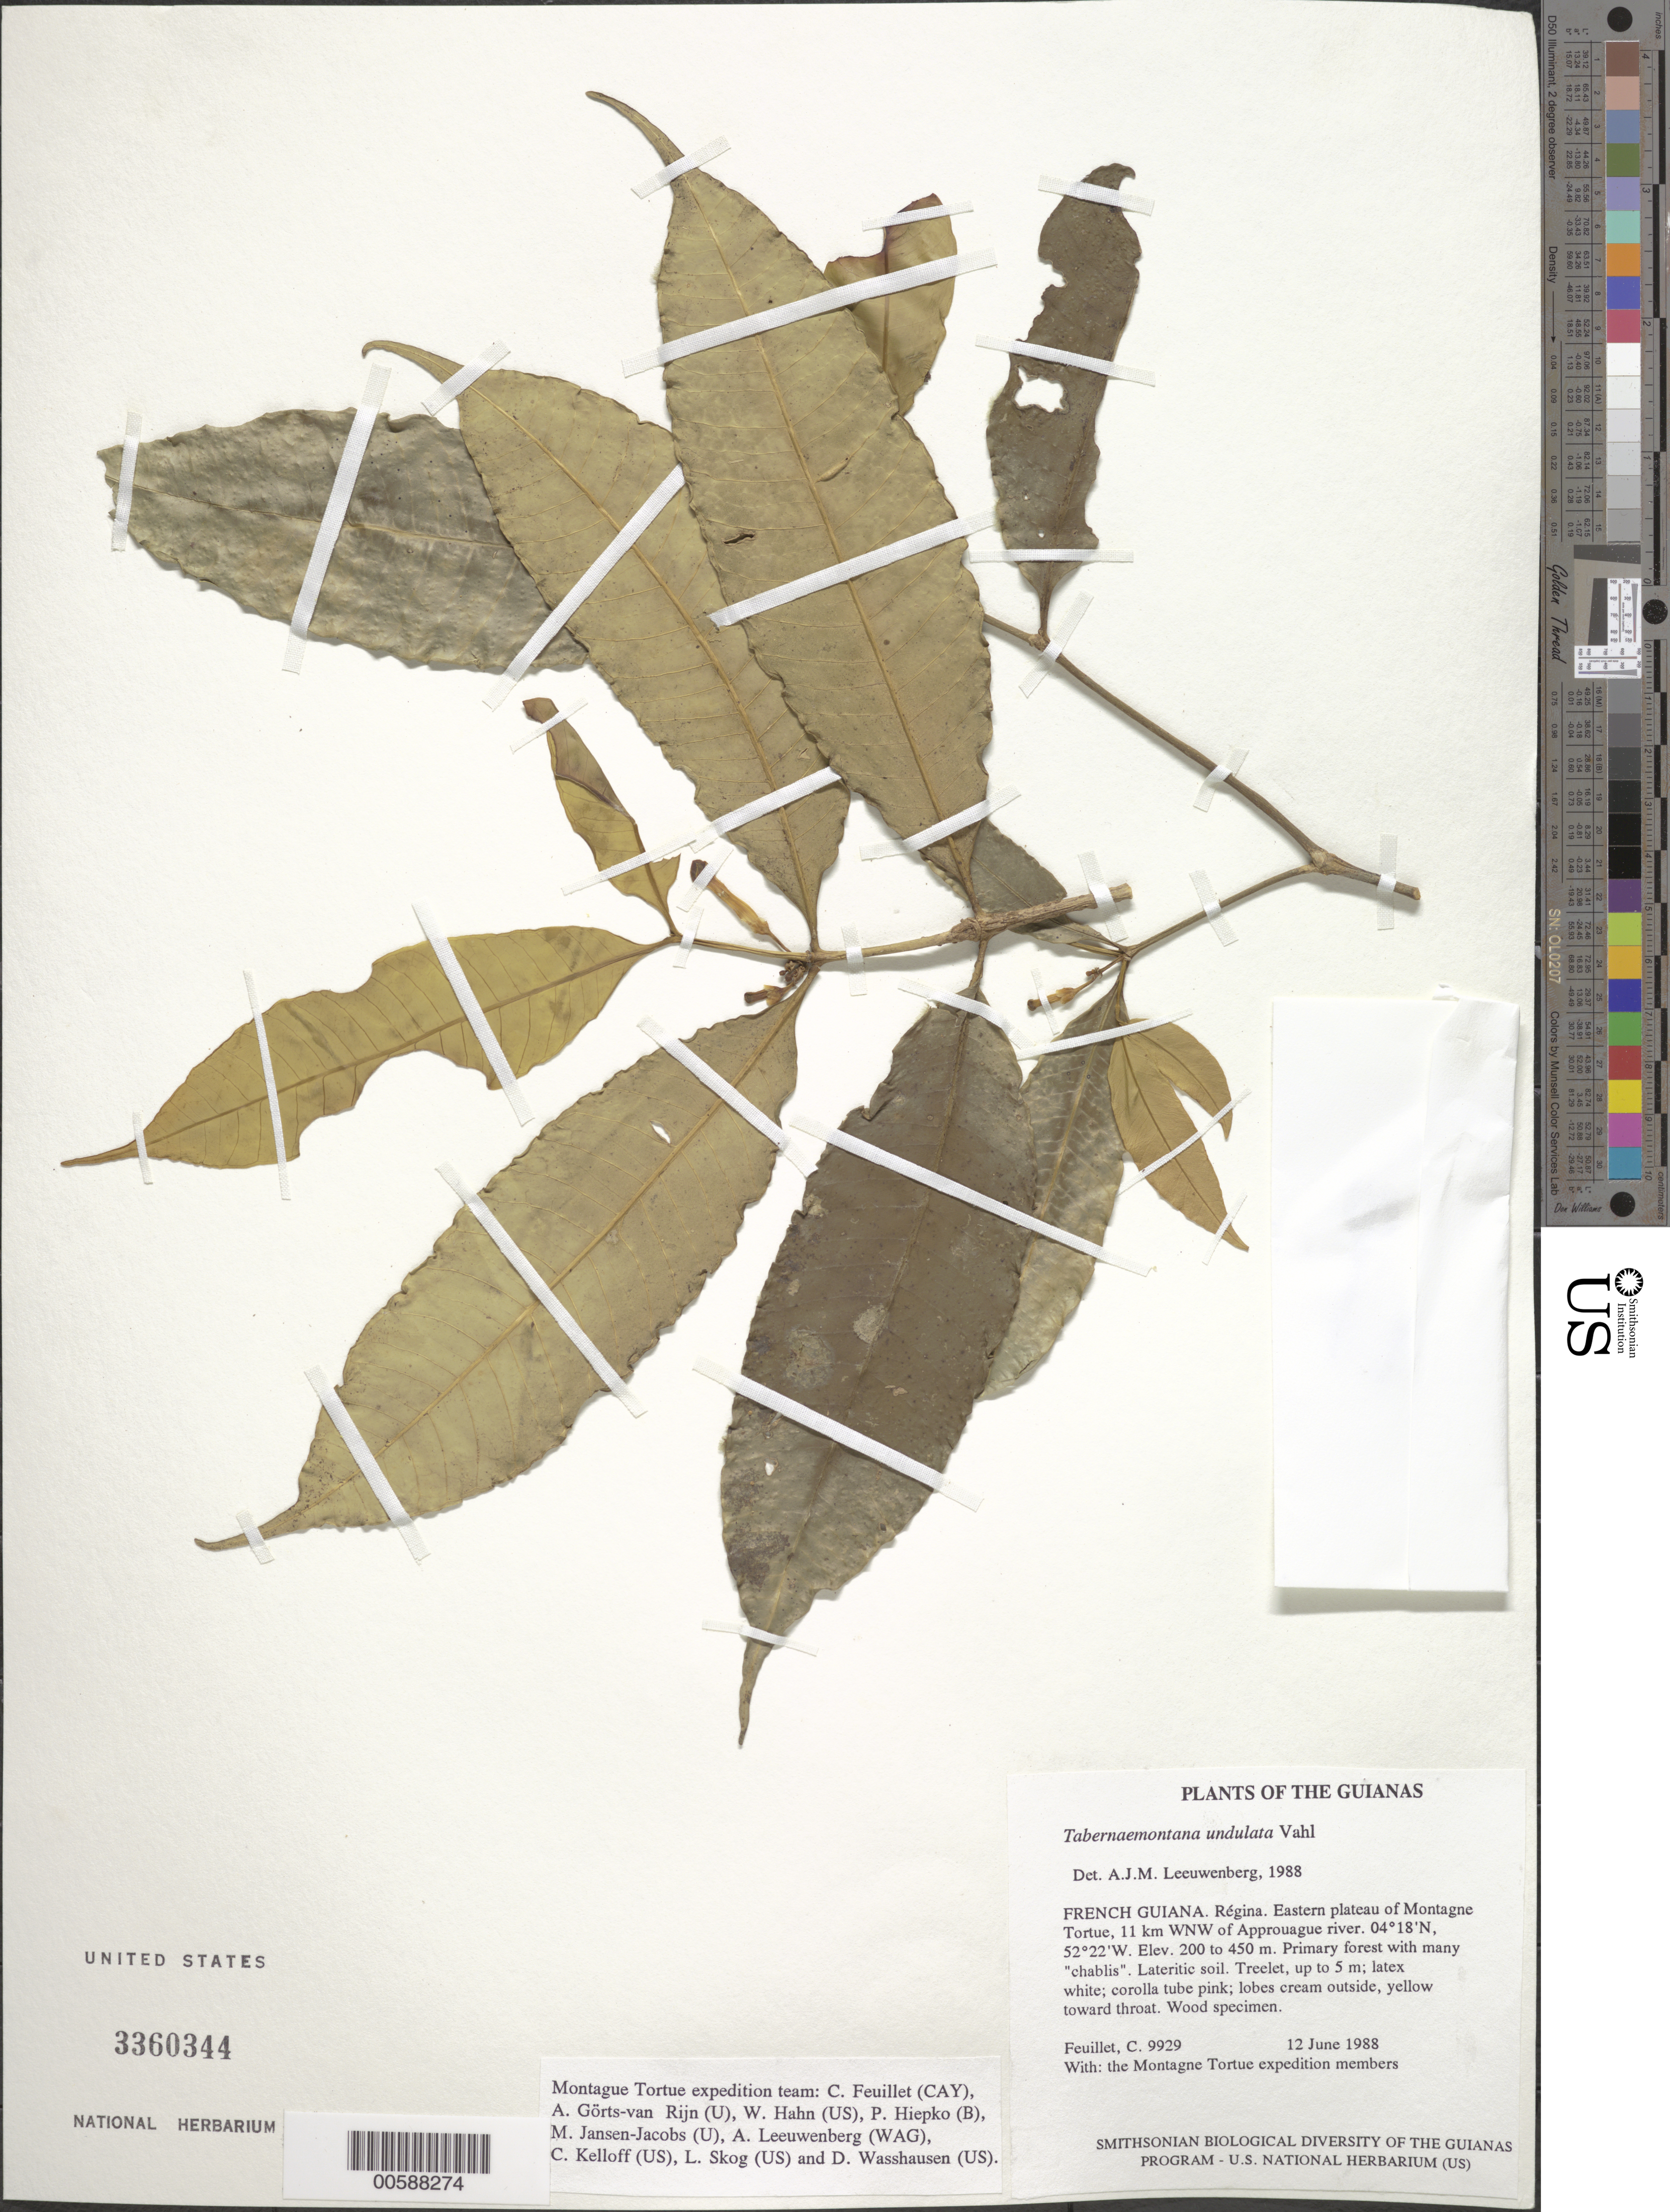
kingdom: Plantae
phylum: Tracheophyta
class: Magnoliopsida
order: Gentianales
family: Apocynaceae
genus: Tabernaemontana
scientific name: Tabernaemontana undulata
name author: Vahl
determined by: Leeuwenberg, A. J. M.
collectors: C. Feuillet & Montagne Torte Exped. members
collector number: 9929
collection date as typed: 12 June 1988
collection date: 1988-06-12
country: French Guiana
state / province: Cayenne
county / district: Regina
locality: Eastern plateau of Montagne Tortue, 11 km WNW of Approuague river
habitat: Primary forest with many "chablis". Lateritic soil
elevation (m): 200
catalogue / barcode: US 3360344